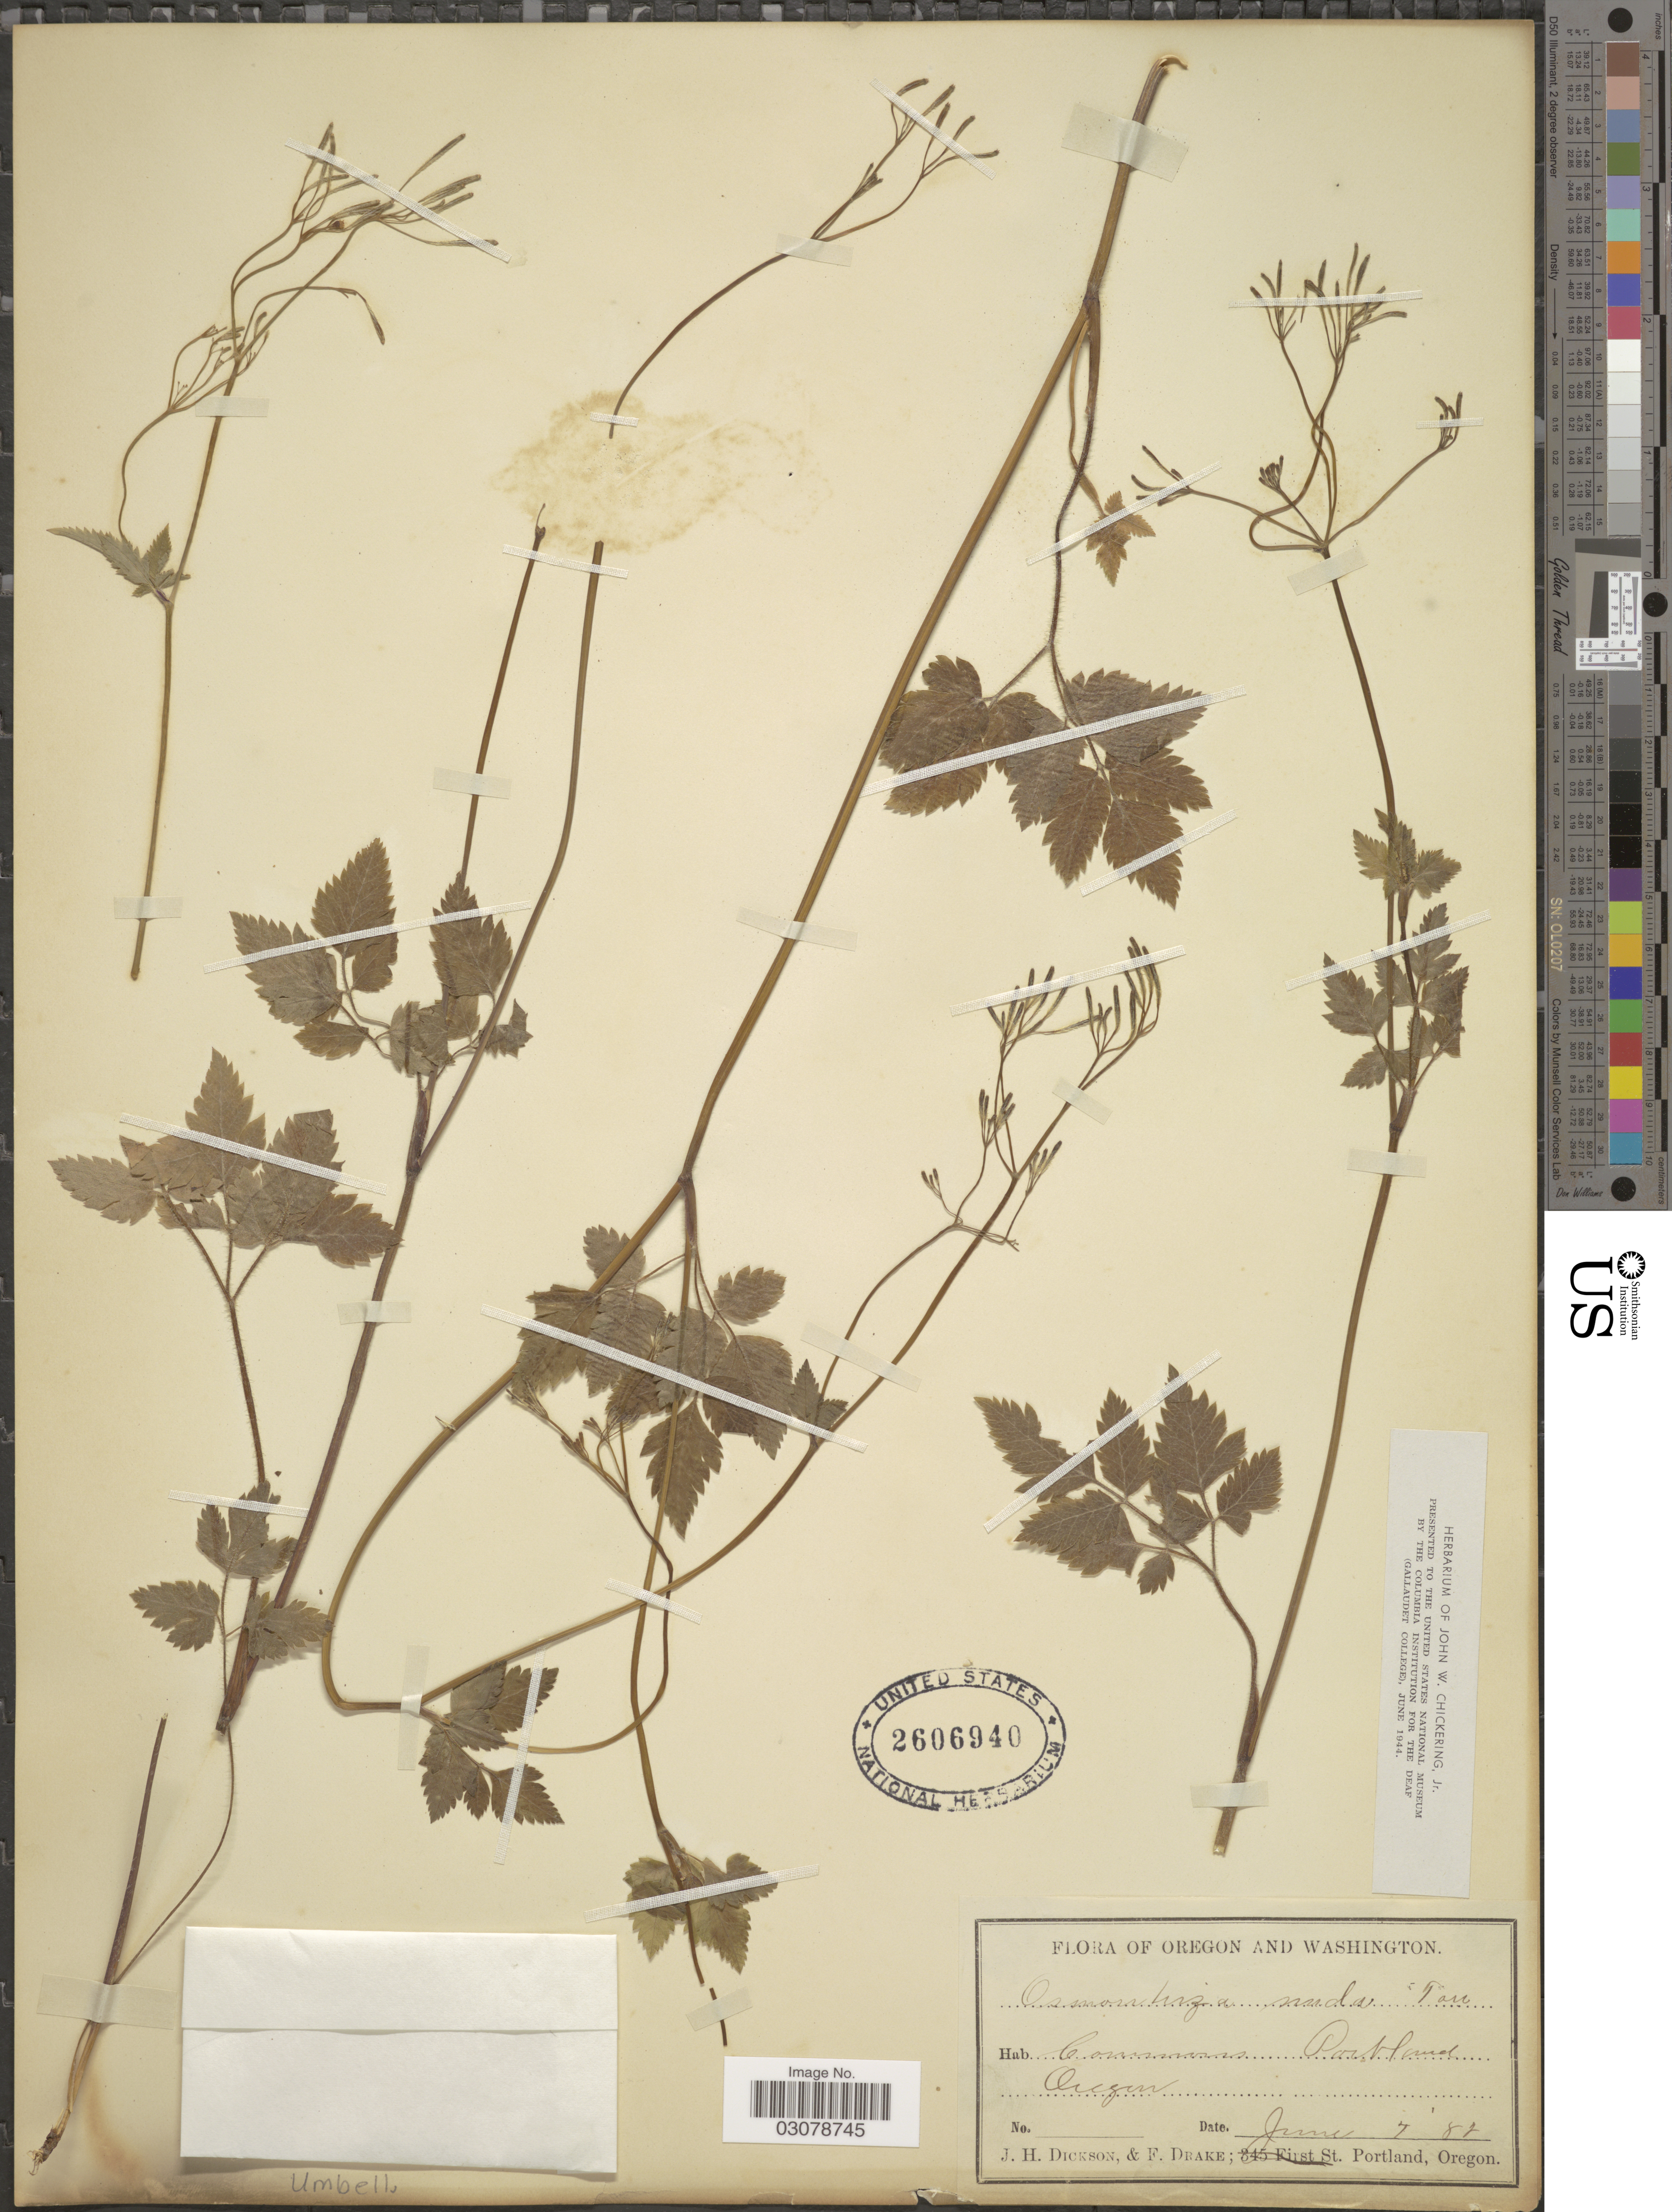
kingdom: Plantae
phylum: Tracheophyta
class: Magnoliopsida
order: Apiales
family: Apiaceae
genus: Osmorhiza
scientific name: Osmorhiza nuda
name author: Torr.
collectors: J. Dickson & F. Drake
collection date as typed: Transcribed d/m/y: 7/6/82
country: United States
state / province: Oregon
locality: Common Portland.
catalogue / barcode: US 2606940